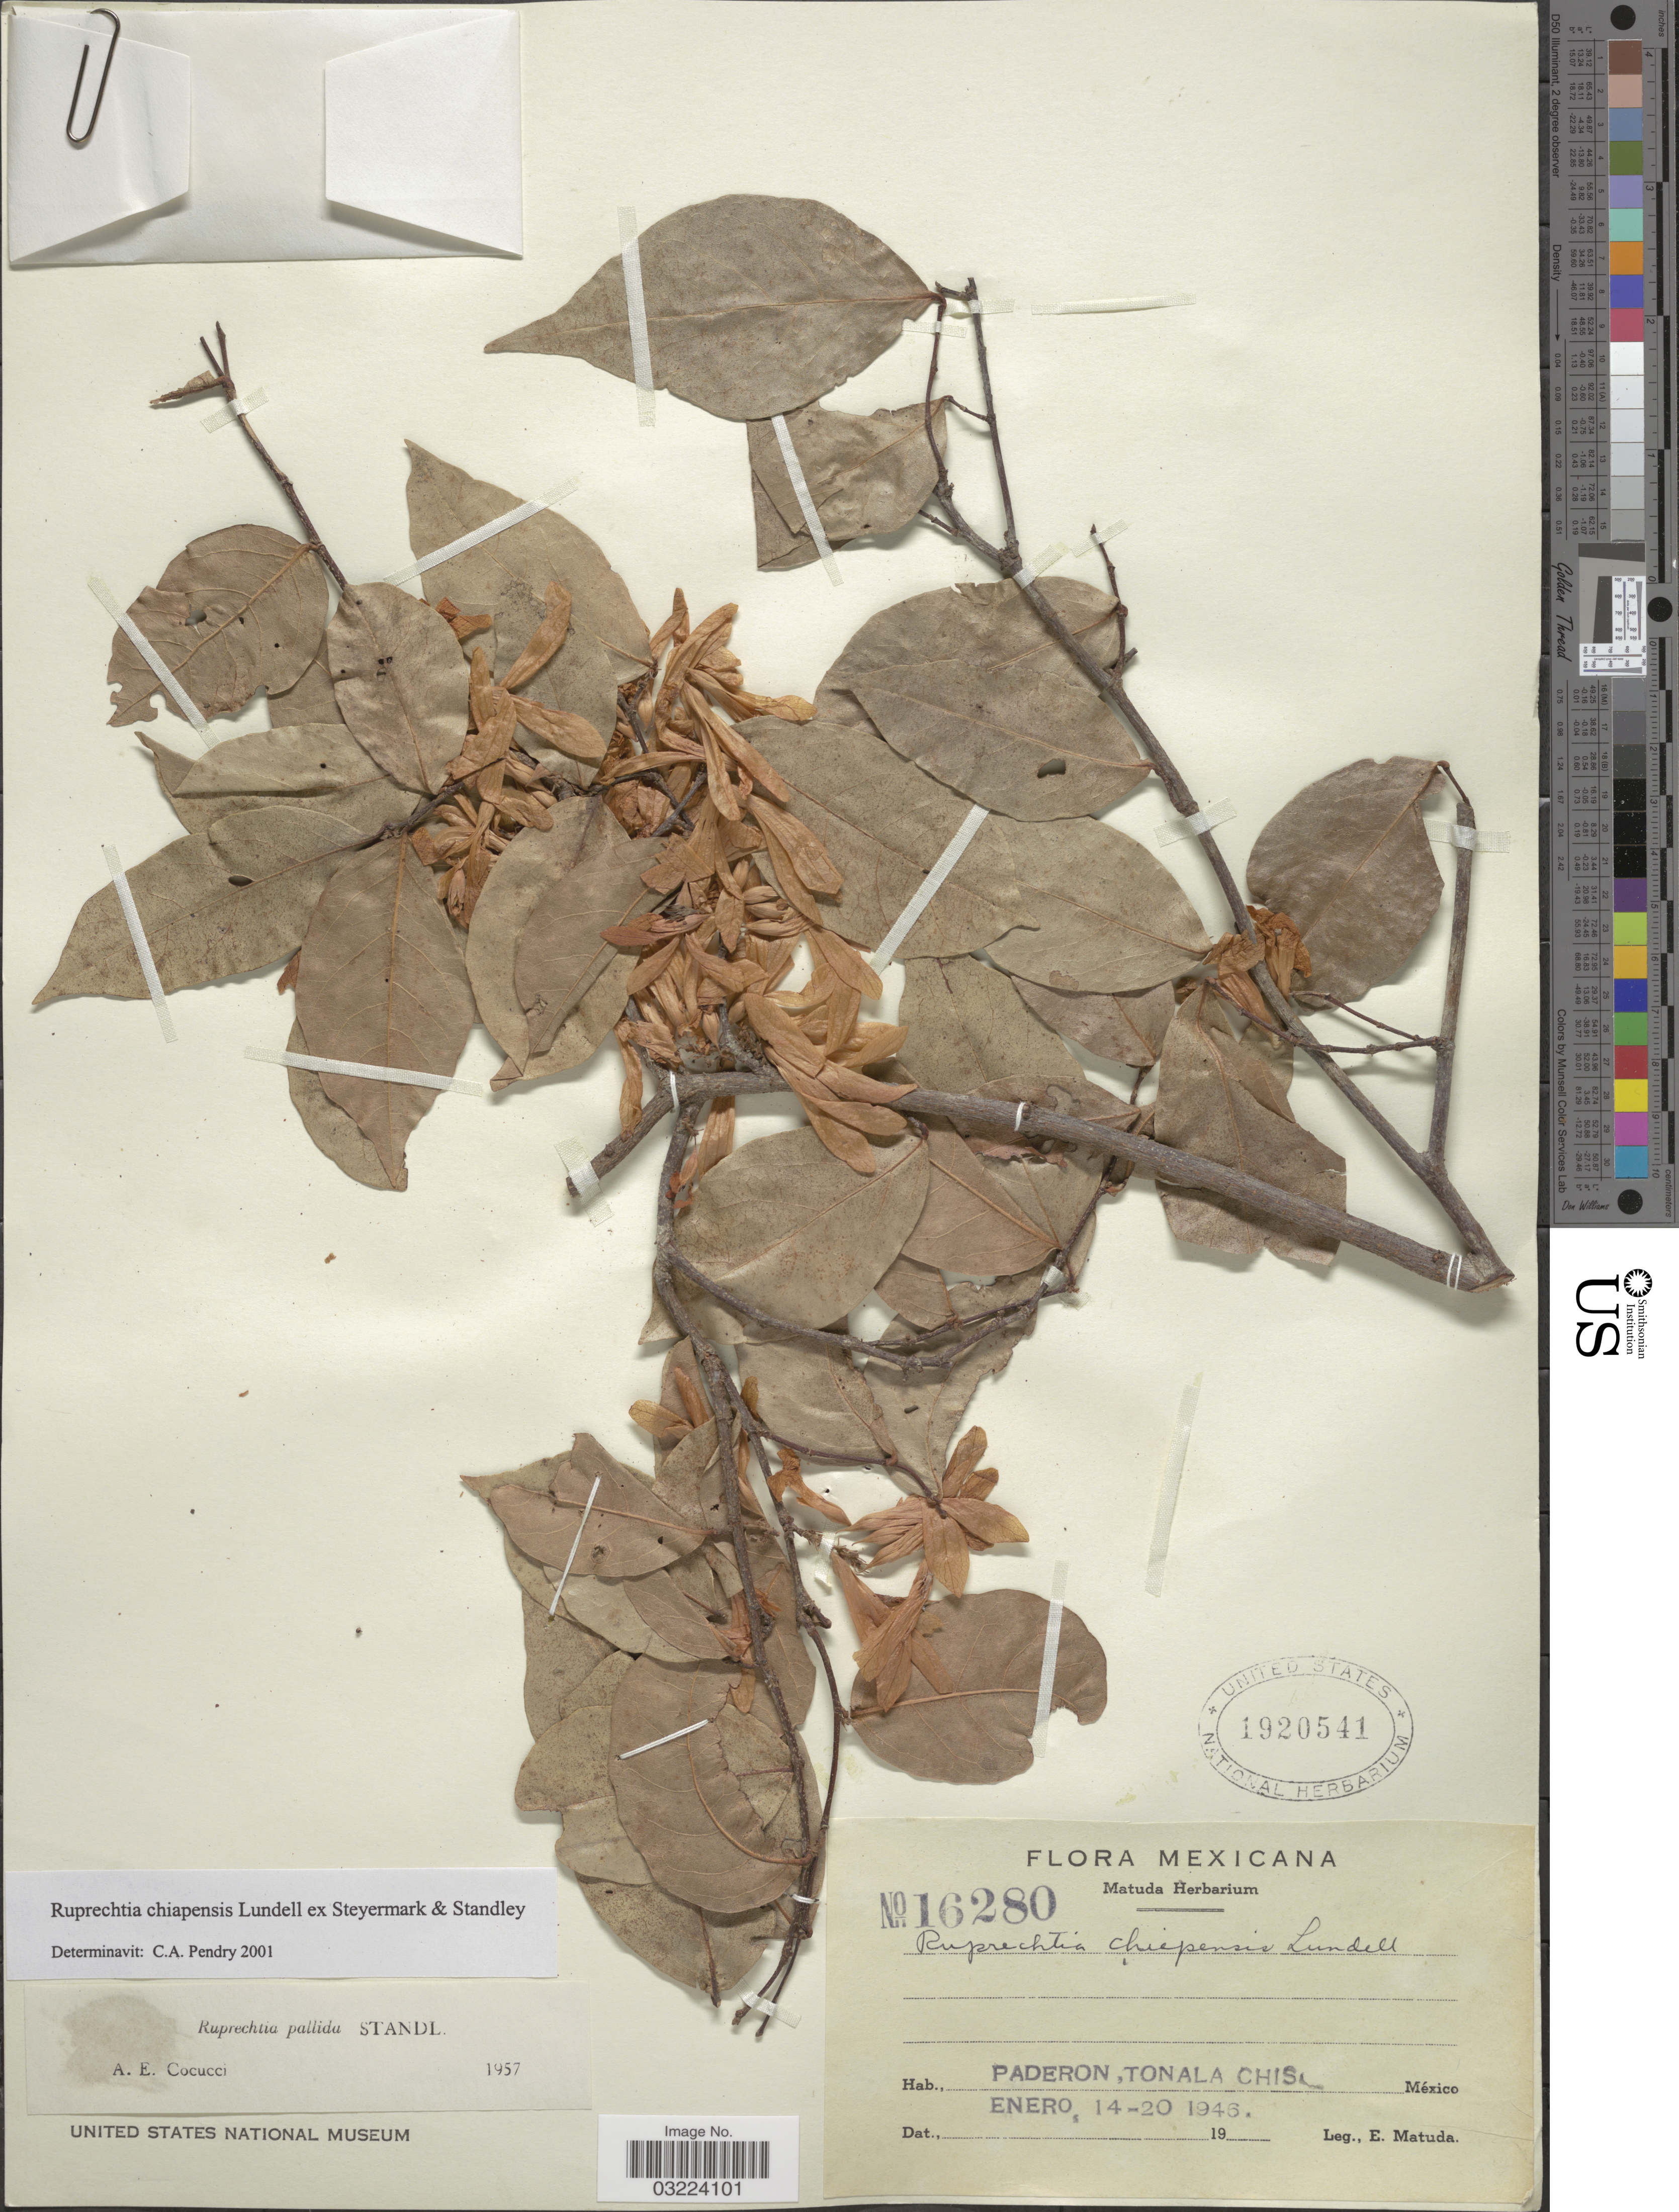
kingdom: Plantae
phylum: Tracheophyta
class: Magnoliopsida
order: Caryophyllales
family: Polygonaceae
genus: Ruprechtia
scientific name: Ruprechtia chiapensis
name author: Lundell ex Standl. & Steyerm.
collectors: E. Matuda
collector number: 16280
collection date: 1946-01-14/1946-01-20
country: Mexico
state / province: Chiapas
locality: Paderon, Tonala.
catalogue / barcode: US 1920541